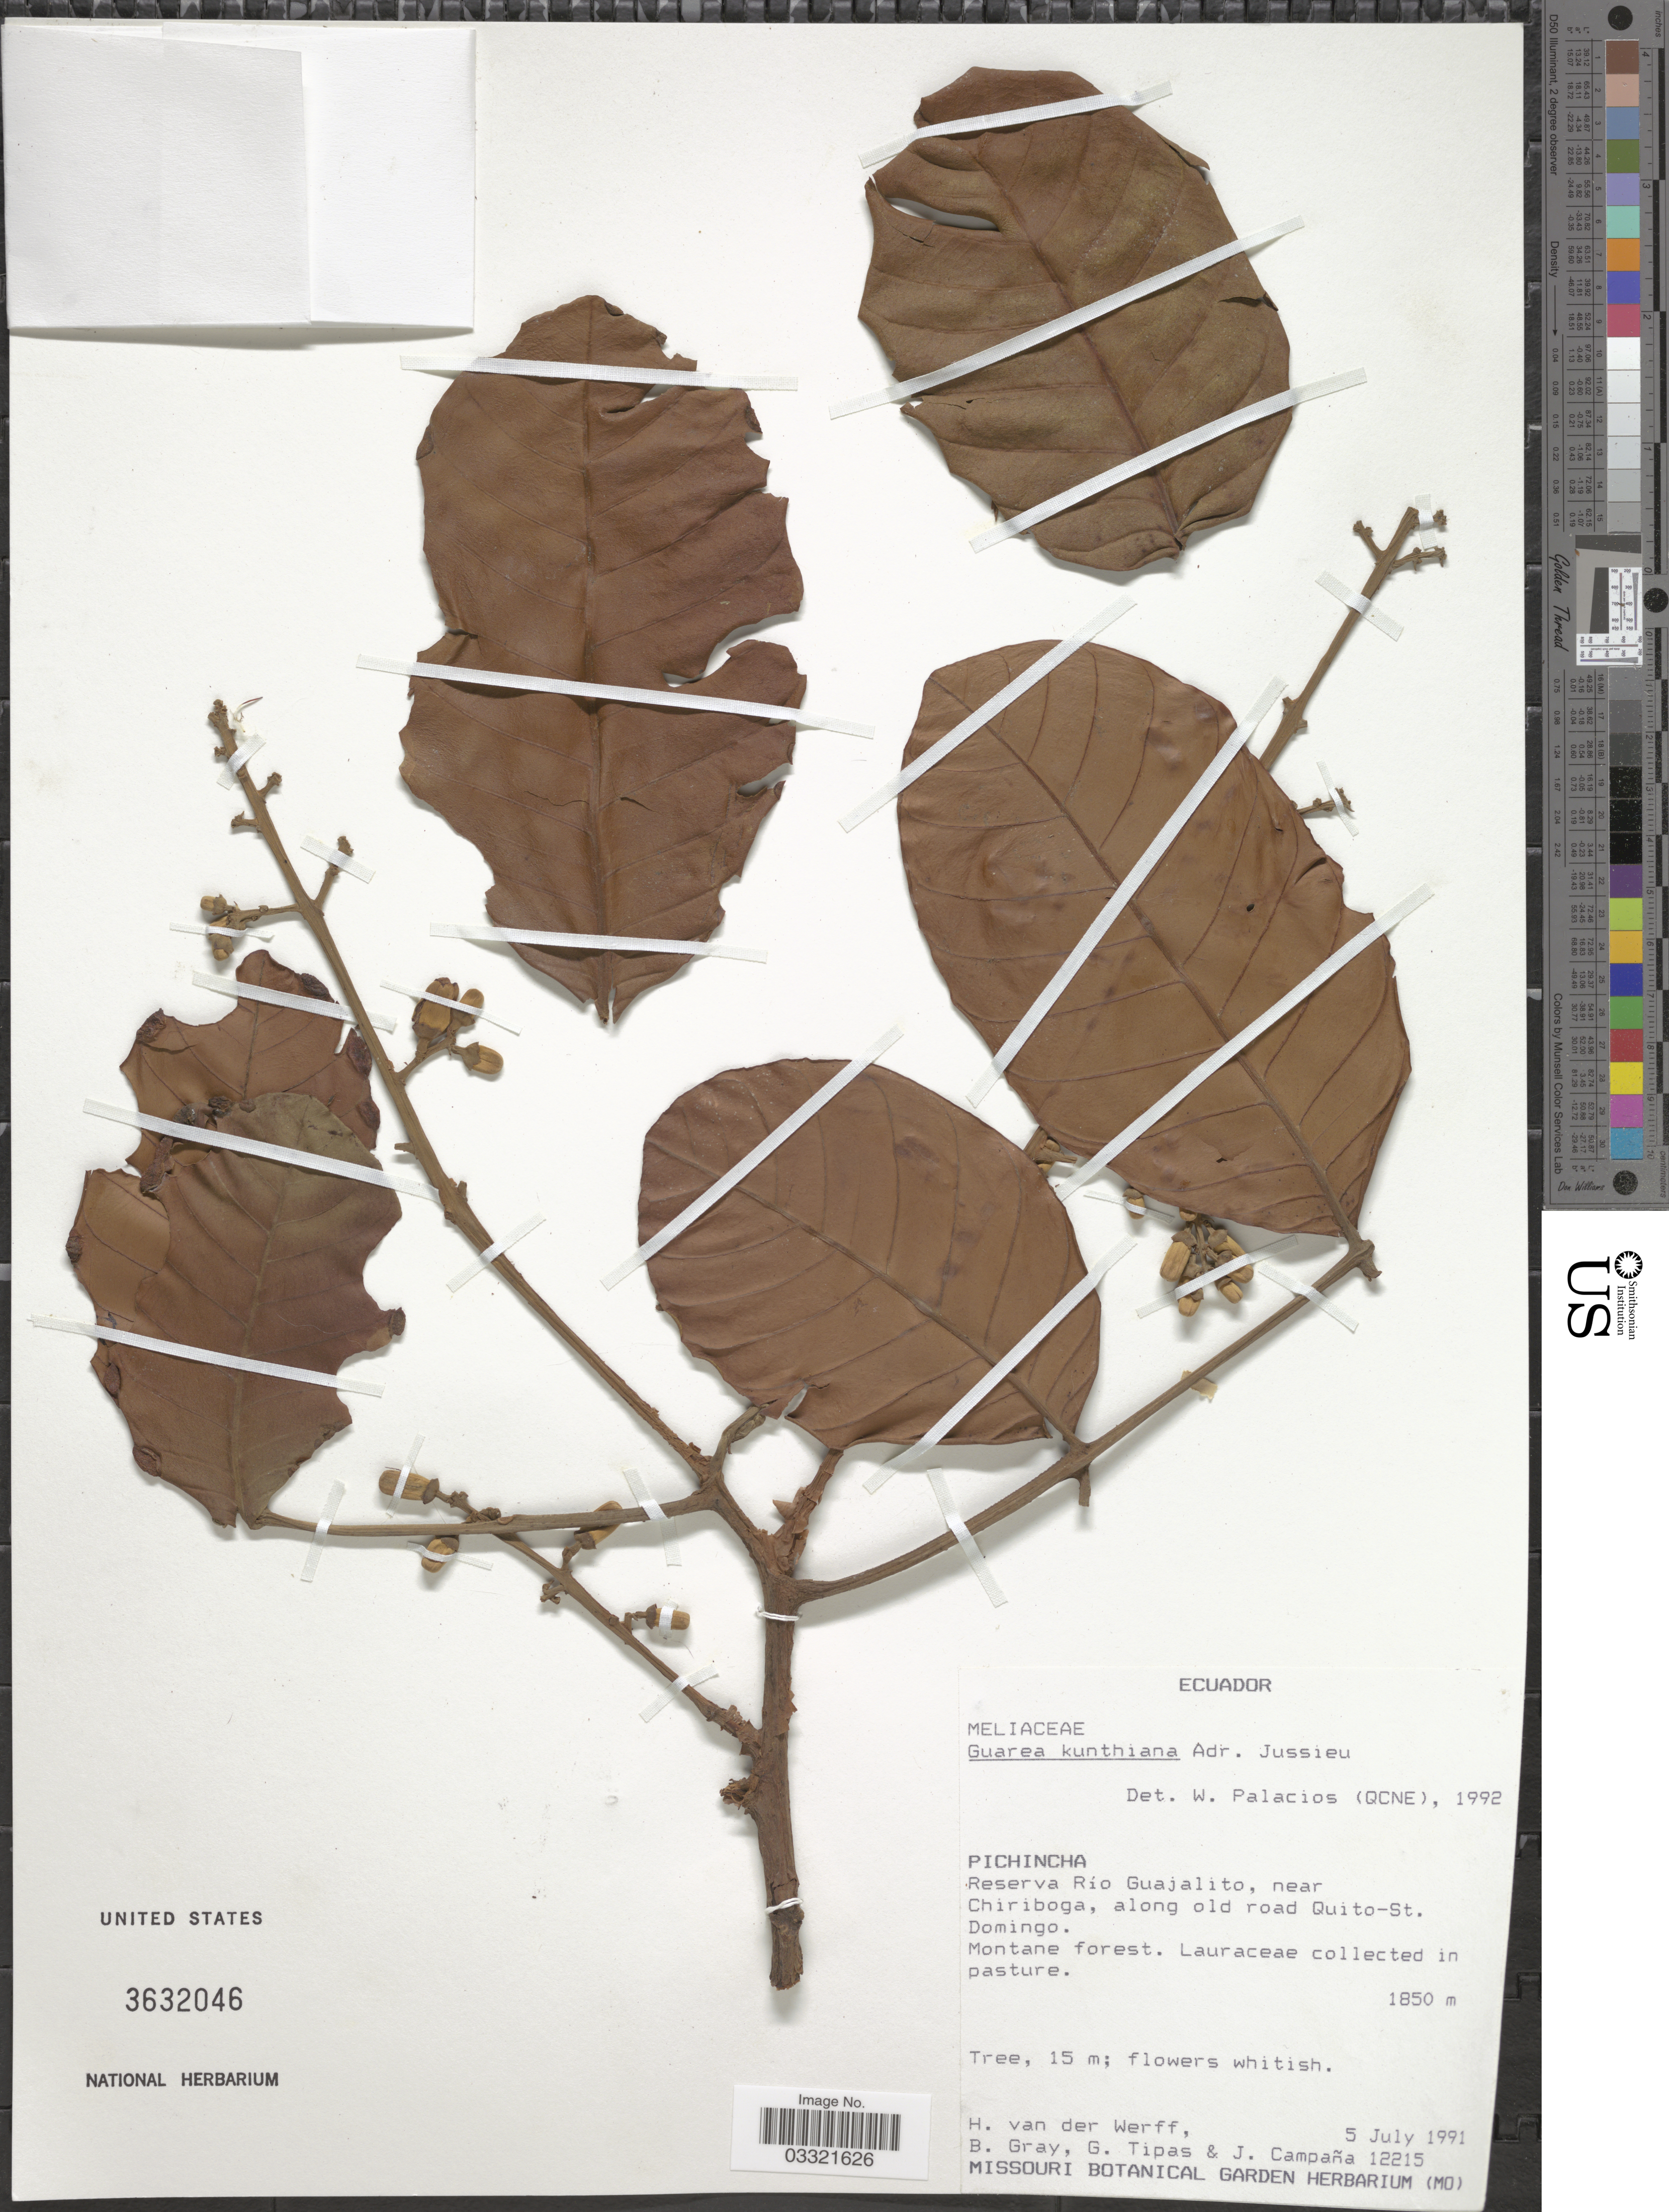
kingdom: Plantae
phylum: Tracheophyta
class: Magnoliopsida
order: Sapindales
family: Meliaceae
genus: Guarea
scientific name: Guarea kunthiana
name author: A. Juss.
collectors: H. van der Werff, B. Gray, G. Tipas & J. Campana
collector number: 12215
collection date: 1991-07-05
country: Ecuador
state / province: Pichincha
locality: Reserva Río Guajalito, near Chiriboga, along old road Quito-St. Domingo.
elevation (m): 1850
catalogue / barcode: US 3632046